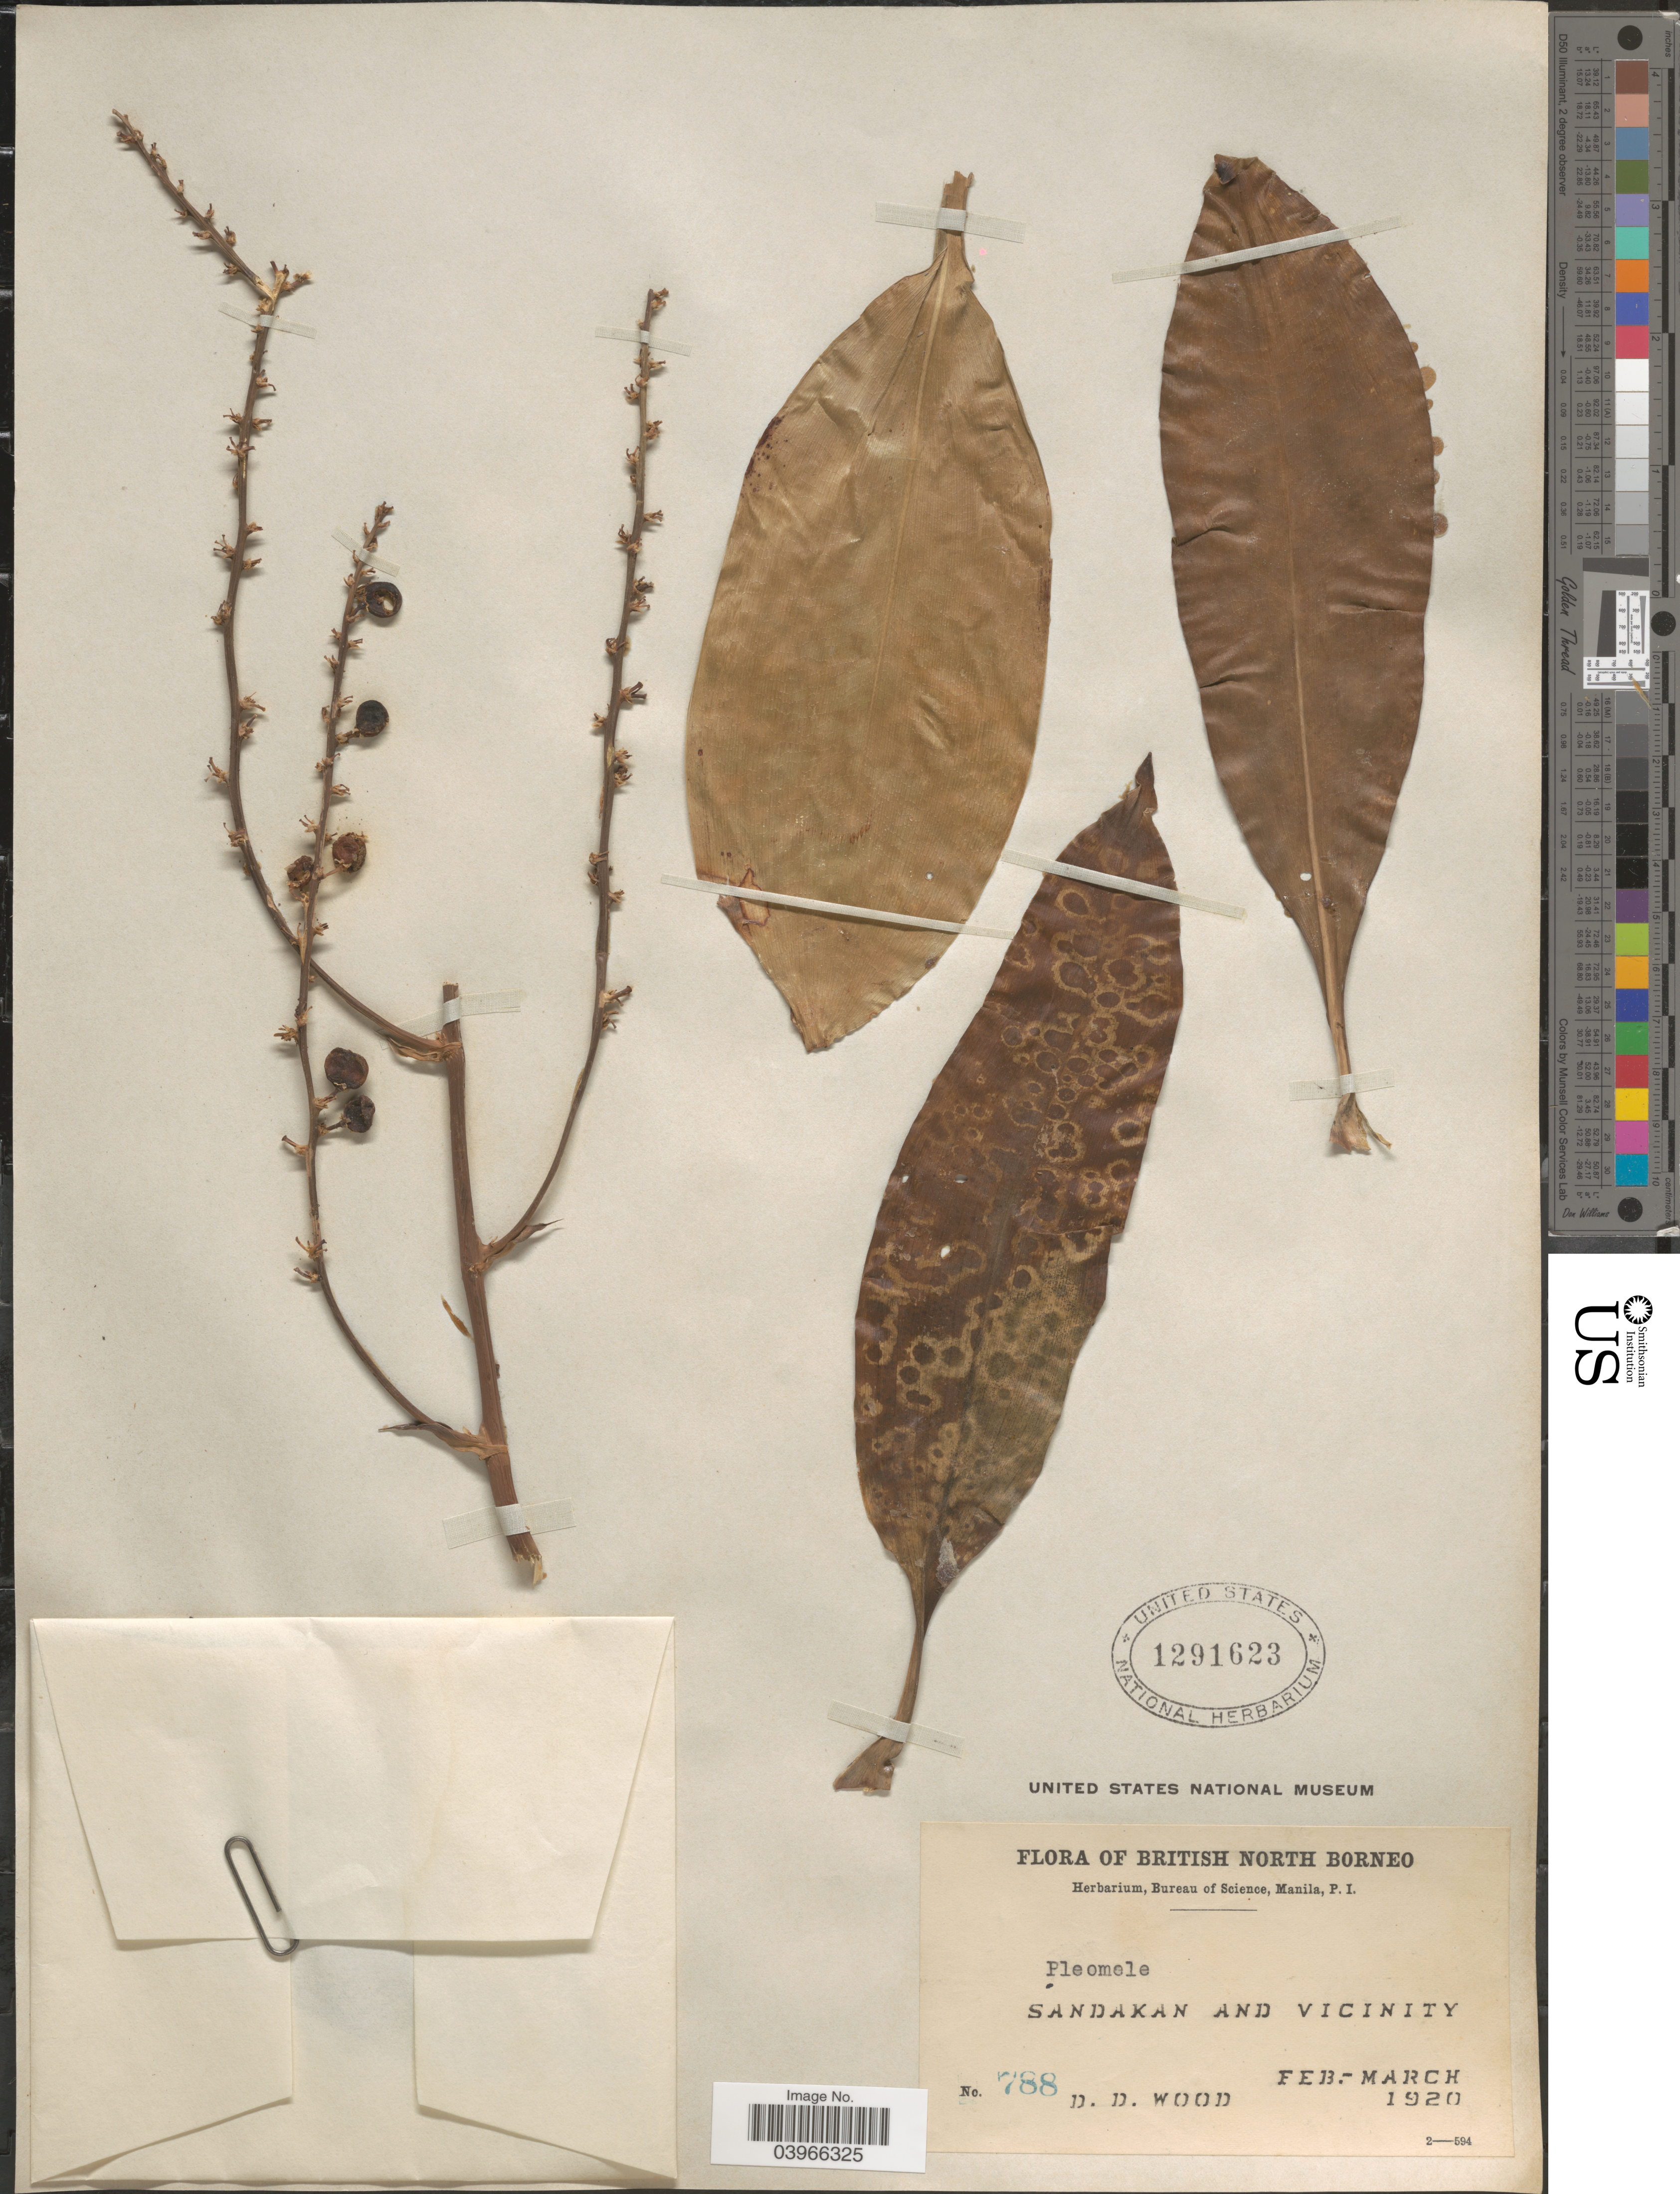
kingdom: Plantae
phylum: Tracheophyta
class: Liliopsida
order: Asparagales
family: Asparagaceae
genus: Dracaena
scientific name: Dracaena sp.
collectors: D. Wood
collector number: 788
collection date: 1920-02/1920-03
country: Malaysia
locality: British North Borneo. Sandakan and Vicinity.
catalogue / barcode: US 1291623